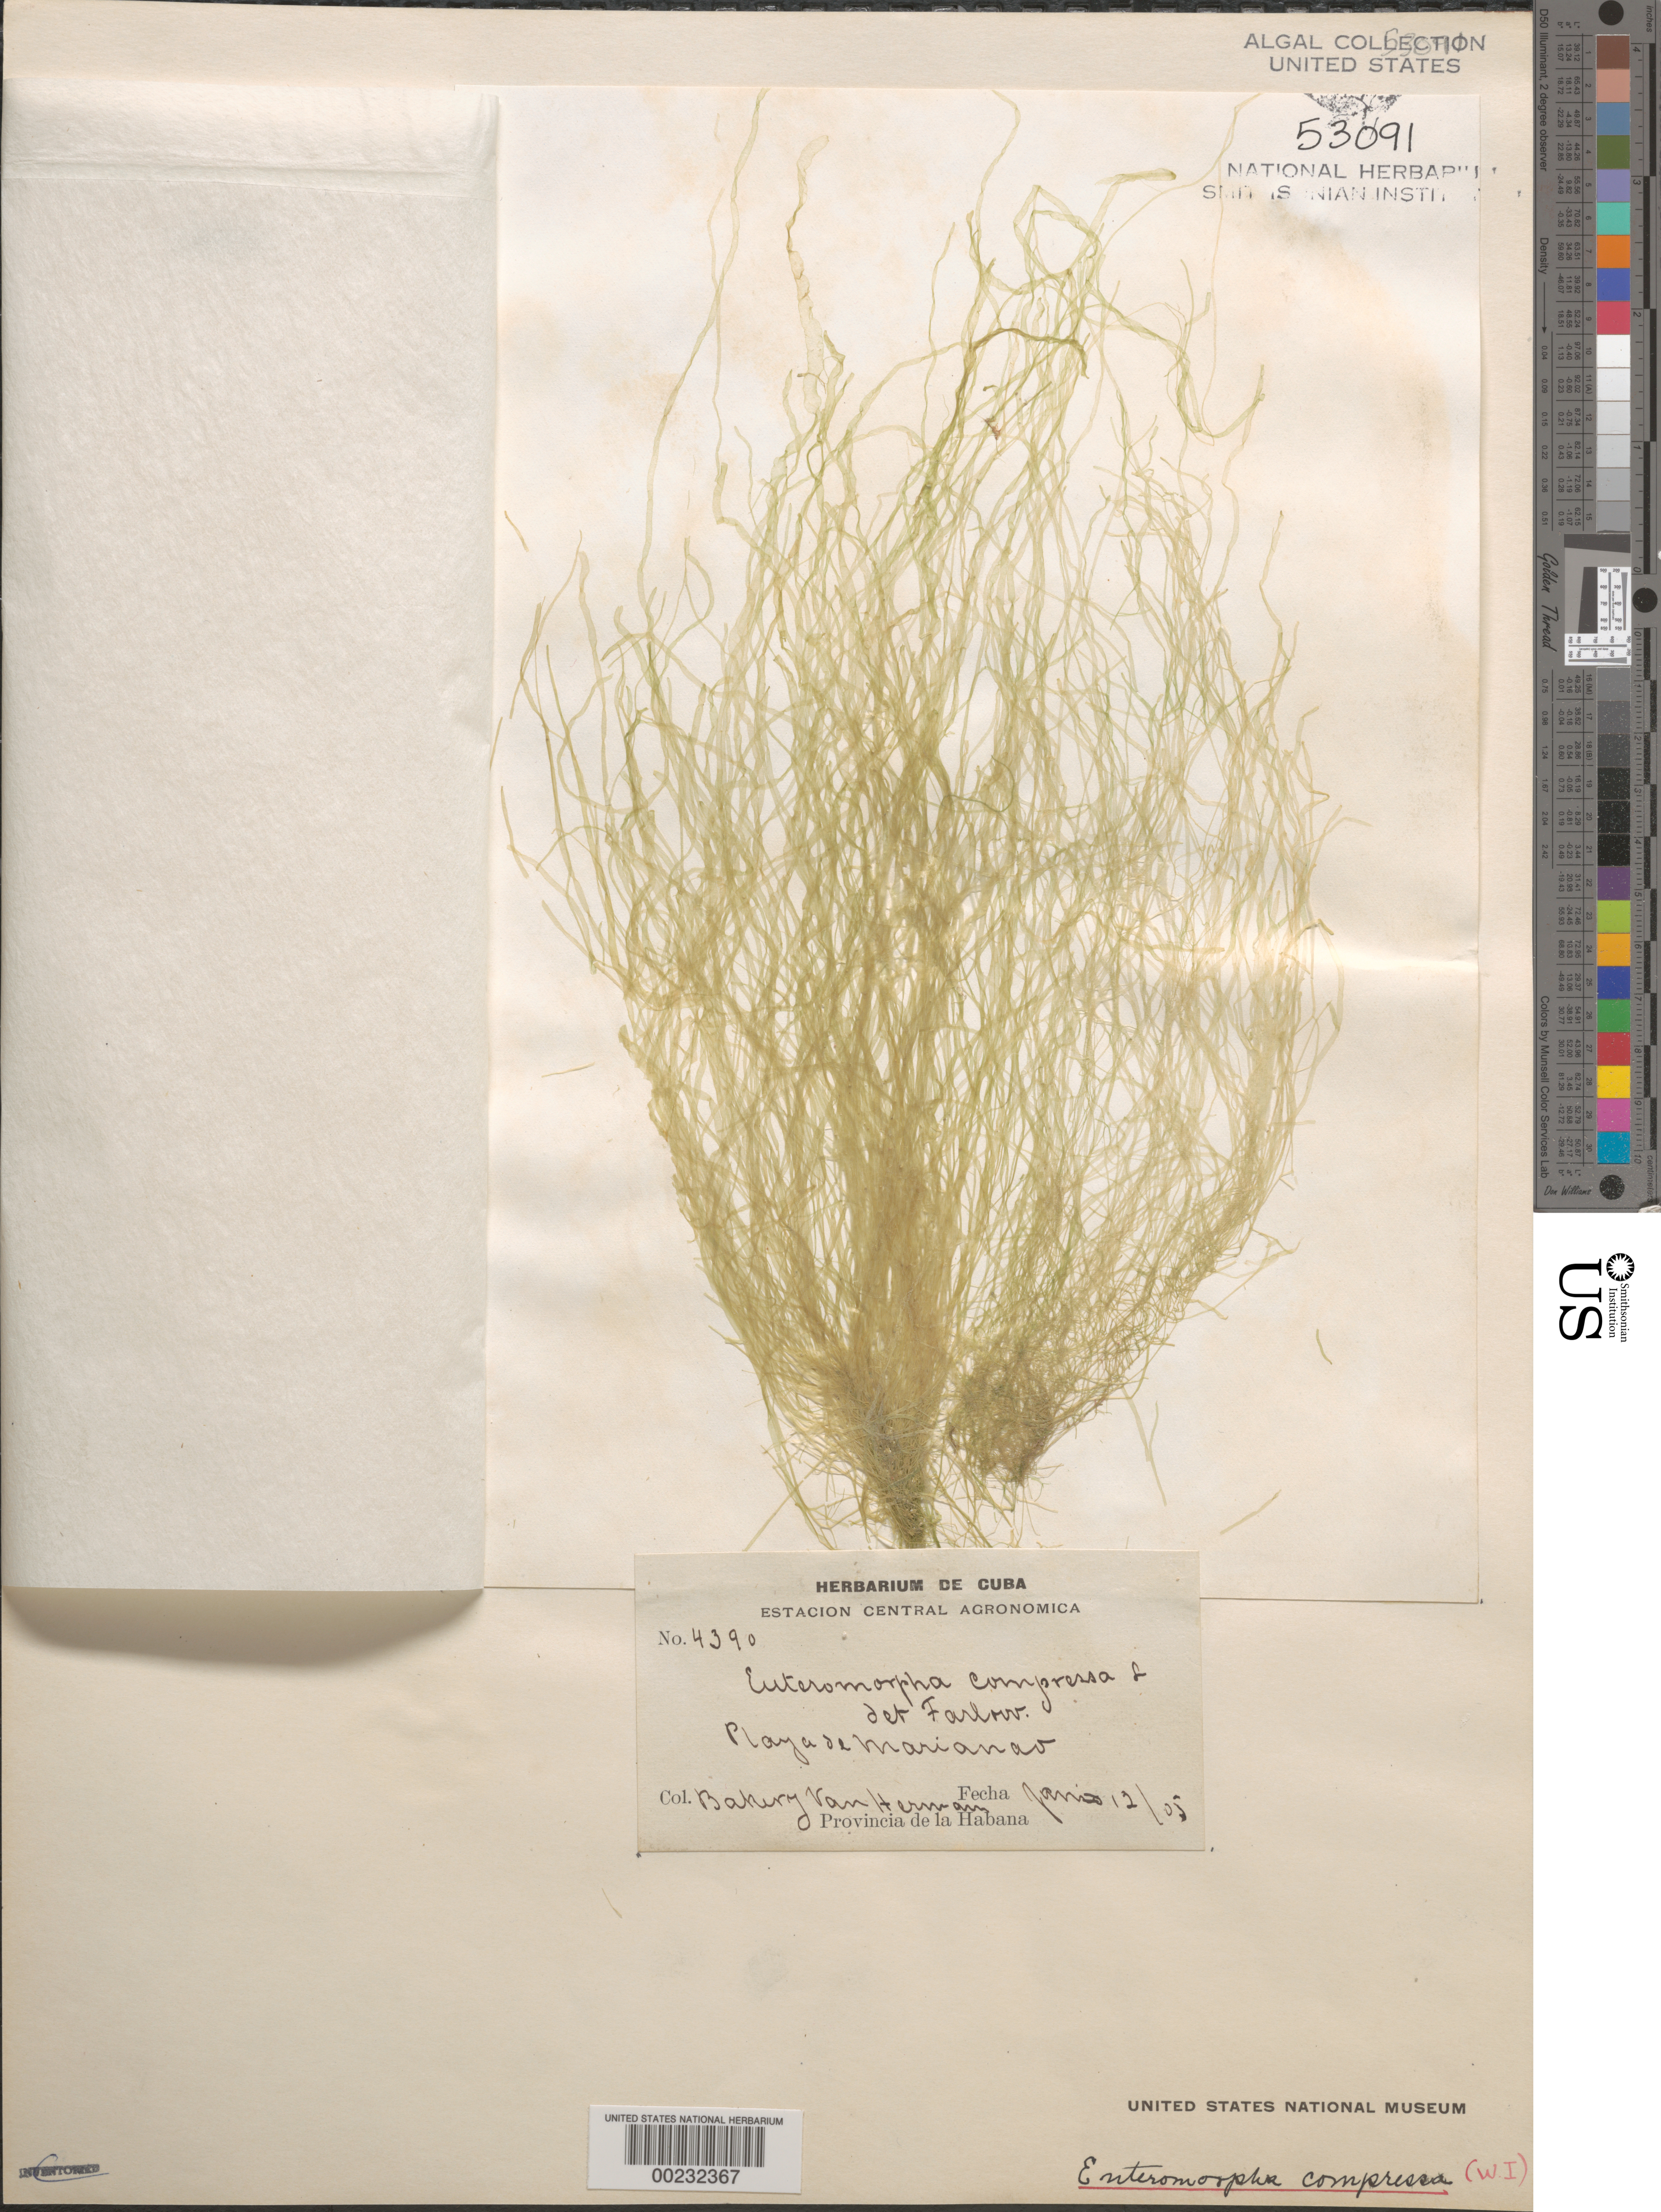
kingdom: Plantae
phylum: Chlorophyta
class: Ulvophyceae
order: Ulvales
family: Ulvaceae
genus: Ulva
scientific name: Ulva compressa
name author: L.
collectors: C. F. Baker & H. A. Van Hermann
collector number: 4390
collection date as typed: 12 Jan 1905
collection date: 1905-01-12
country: Cuba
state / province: La Habana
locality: Marianao beach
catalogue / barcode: US 53091